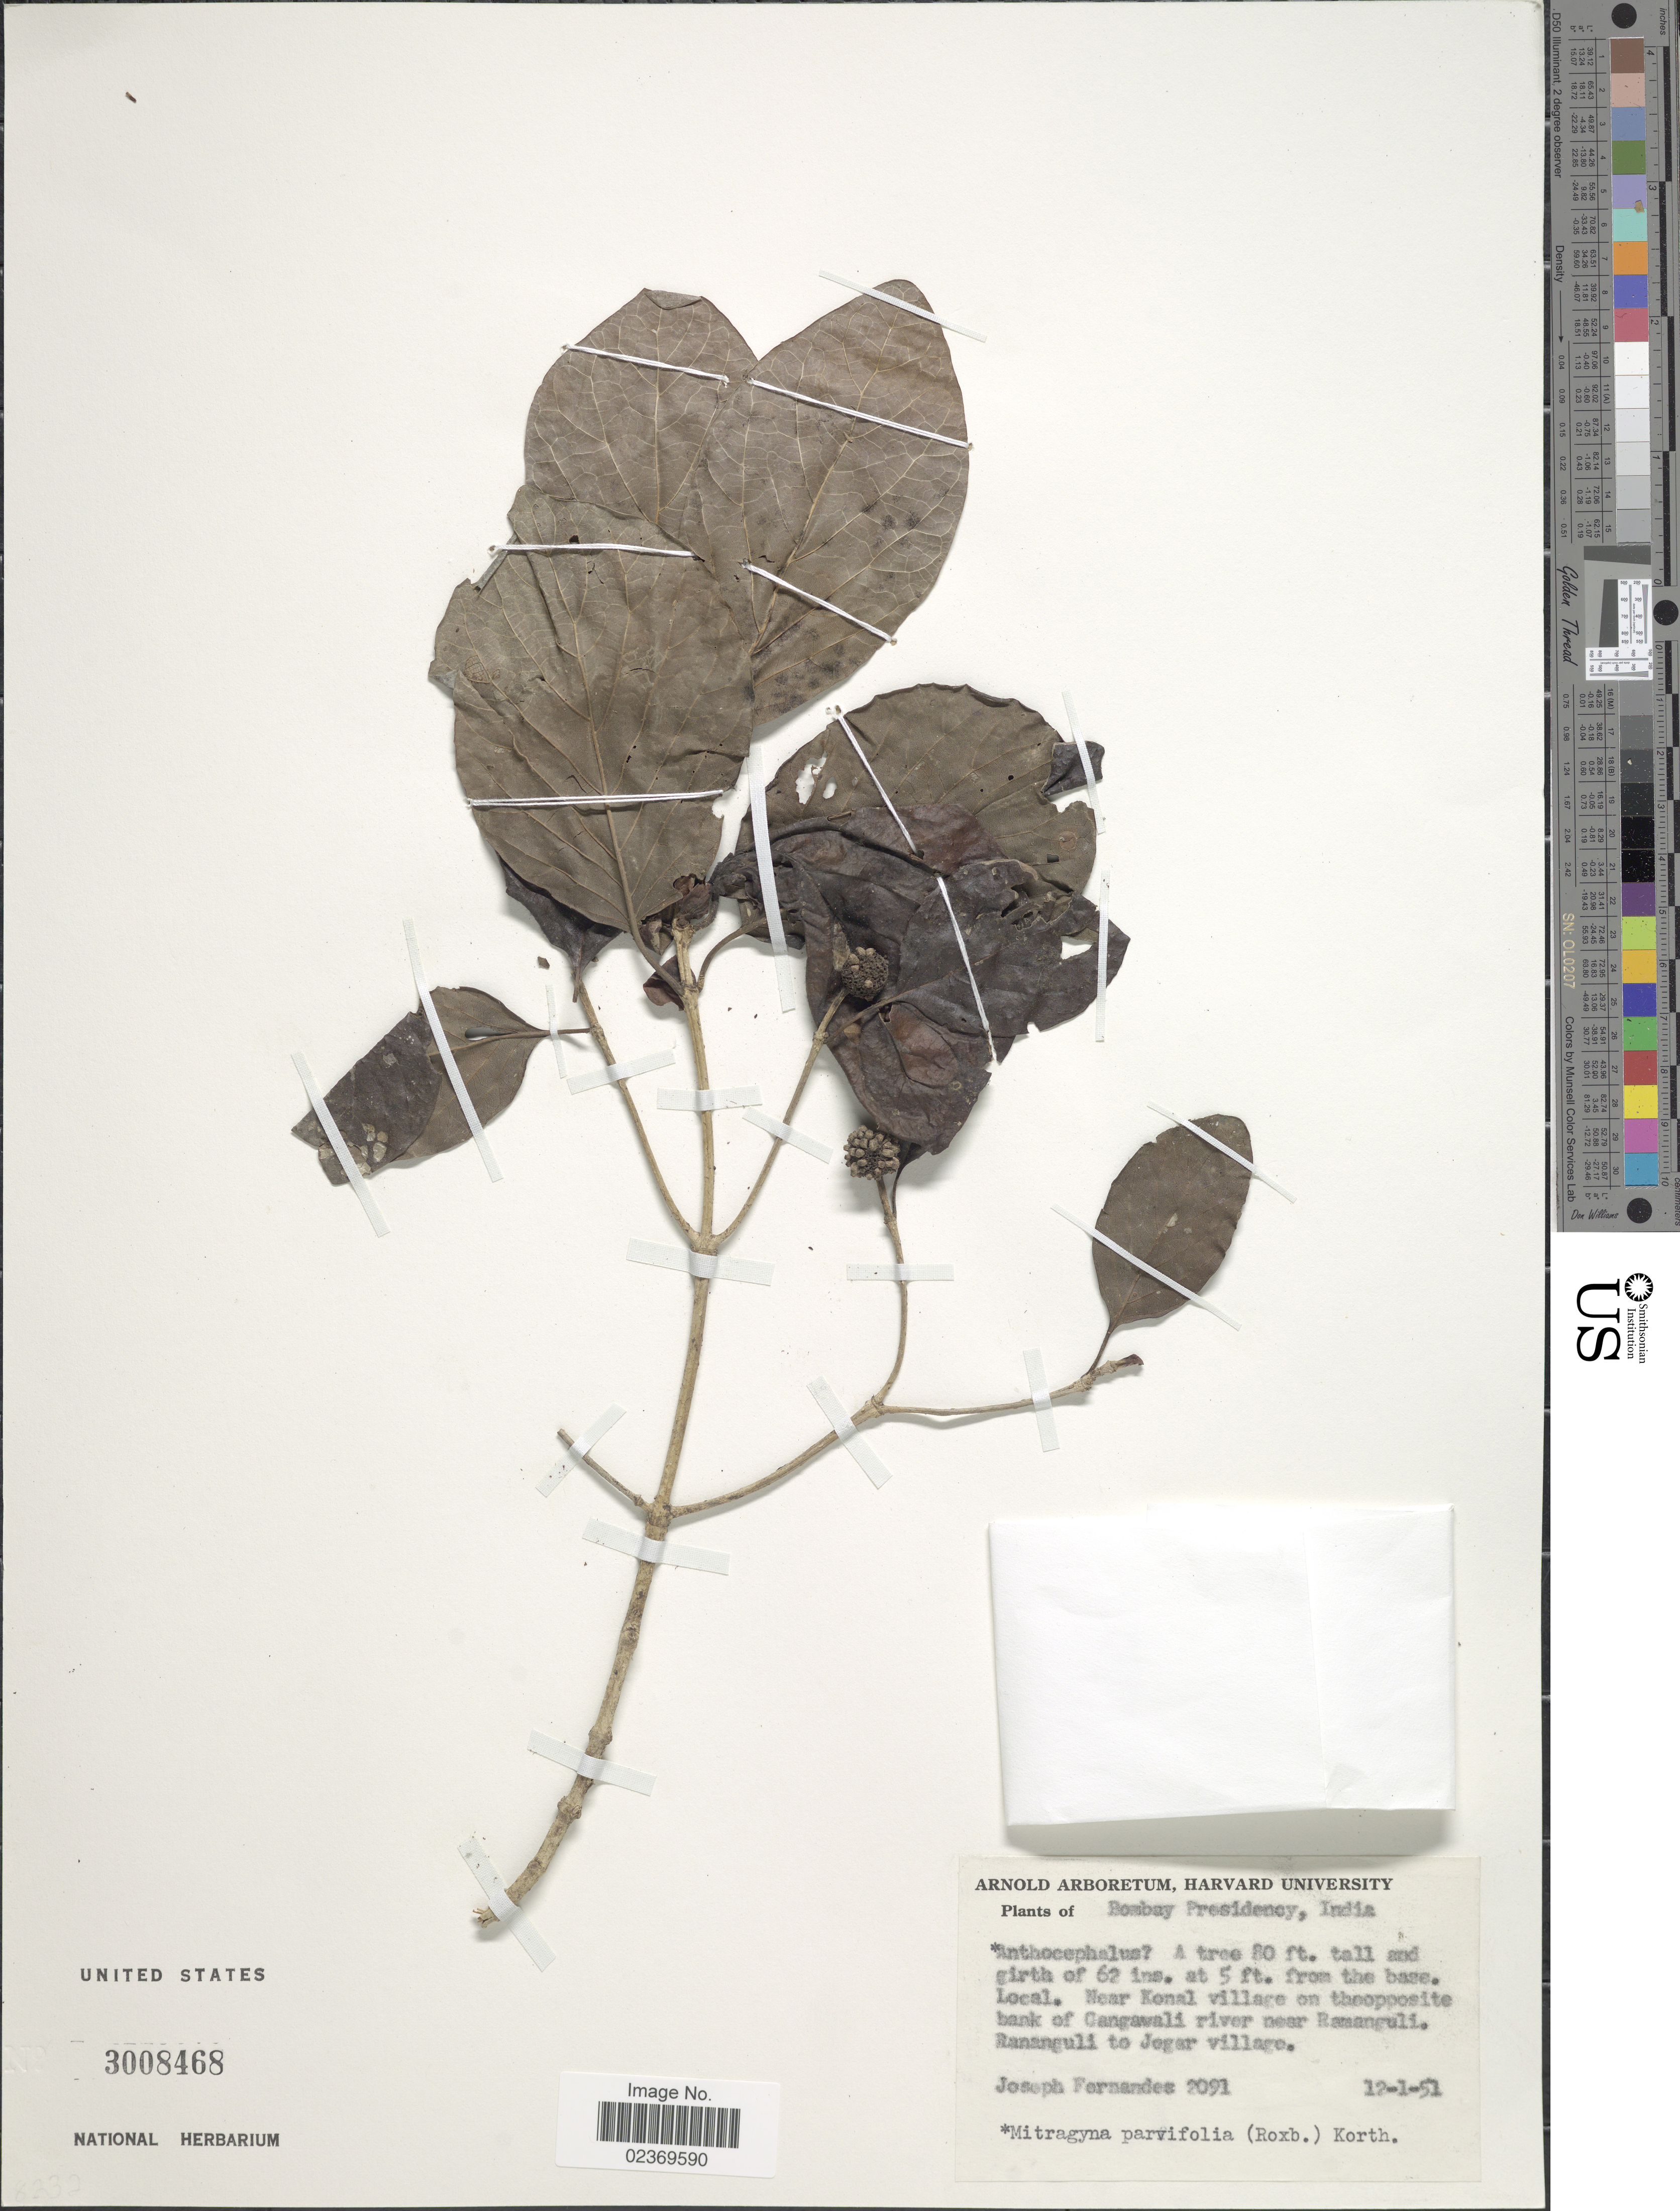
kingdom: Plantae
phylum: Tracheophyta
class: Magnoliopsida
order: Gentianales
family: Rubiaceae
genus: Mitragyna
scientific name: Mitragyna parvifolia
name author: (Roxb.) Korth.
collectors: J. Fernandes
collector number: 2091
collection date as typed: Transcribed d/m/y: 12/1/51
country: India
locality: Bombay Presidency, Near Konal village on the opposite bank of Gangawali river near Ramanguli. Rananguli to Jogar Village [interpreted]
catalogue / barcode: US 3008468